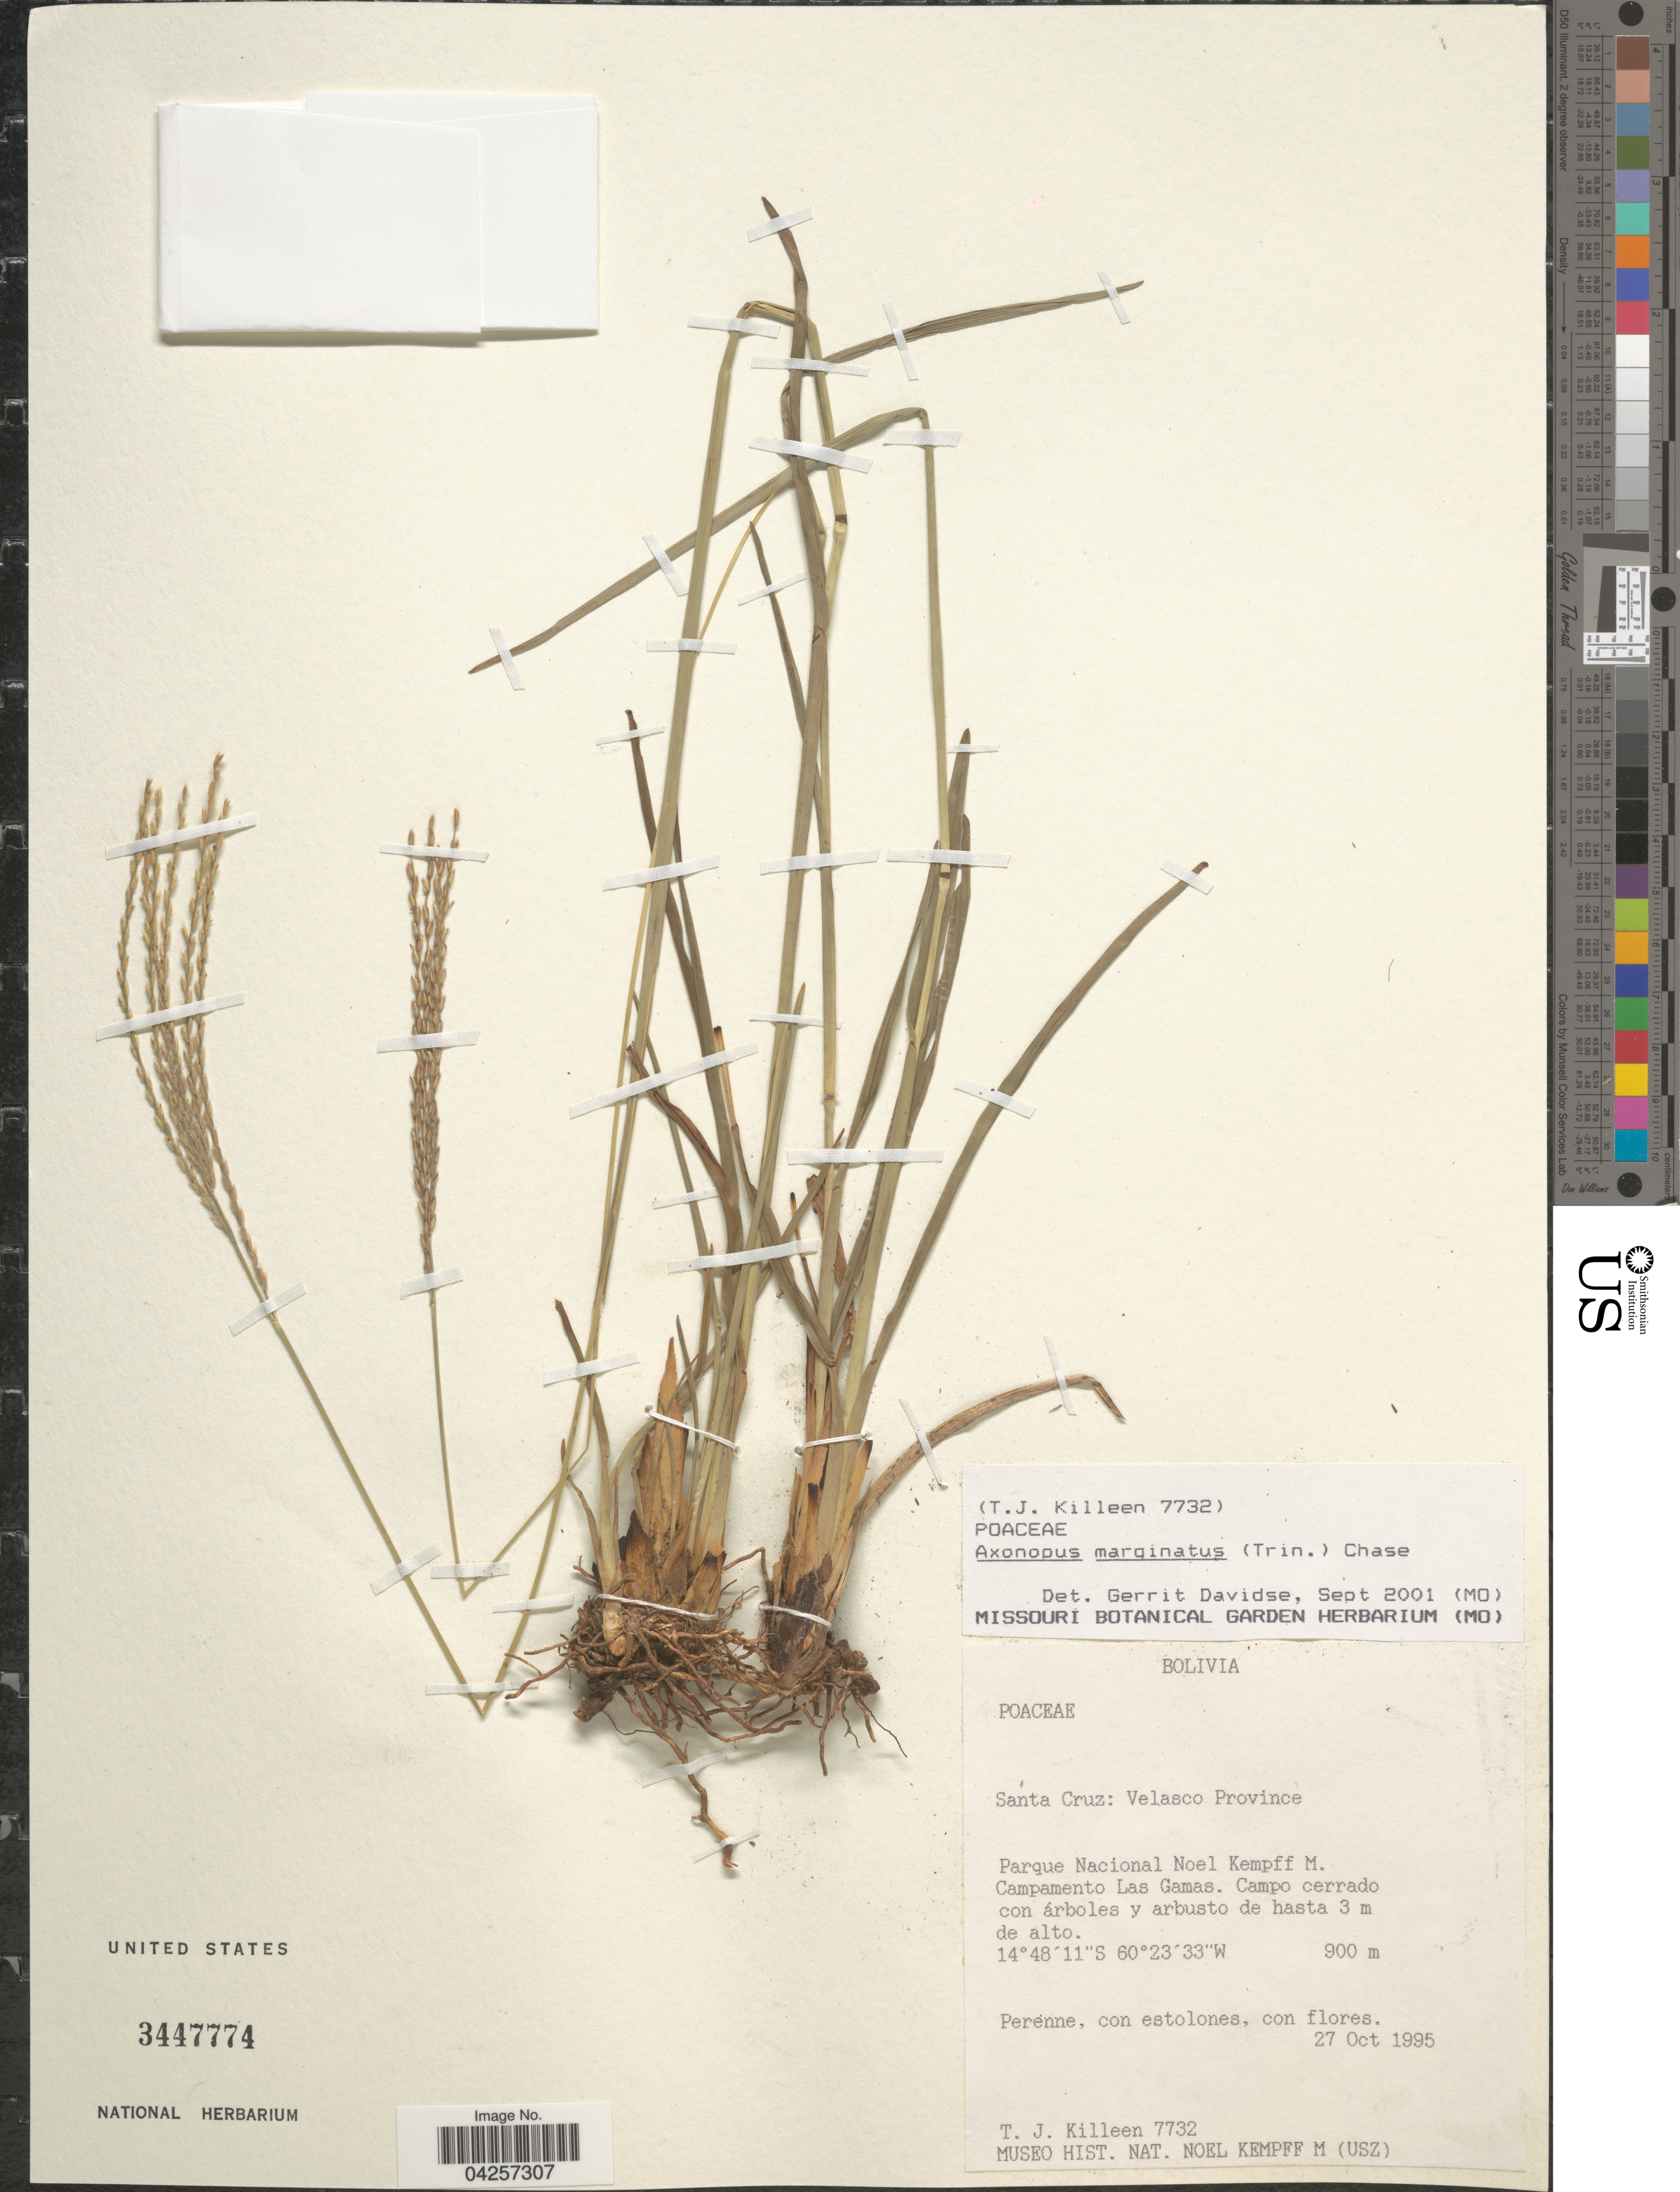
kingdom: Plantae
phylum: Tracheophyta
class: Liliopsida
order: Poales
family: Poaceae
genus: Axonopus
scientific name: Axonopus marginatus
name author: (Trin.) Chase ex Hitchc.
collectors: T. J. Killeen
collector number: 7732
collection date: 1995-10-27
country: Bolivia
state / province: Santa Cruz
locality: Velasco Province. Parque Nacional Noel Kempff M. Campamento Las Gamas.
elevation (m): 900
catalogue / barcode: US 3447774